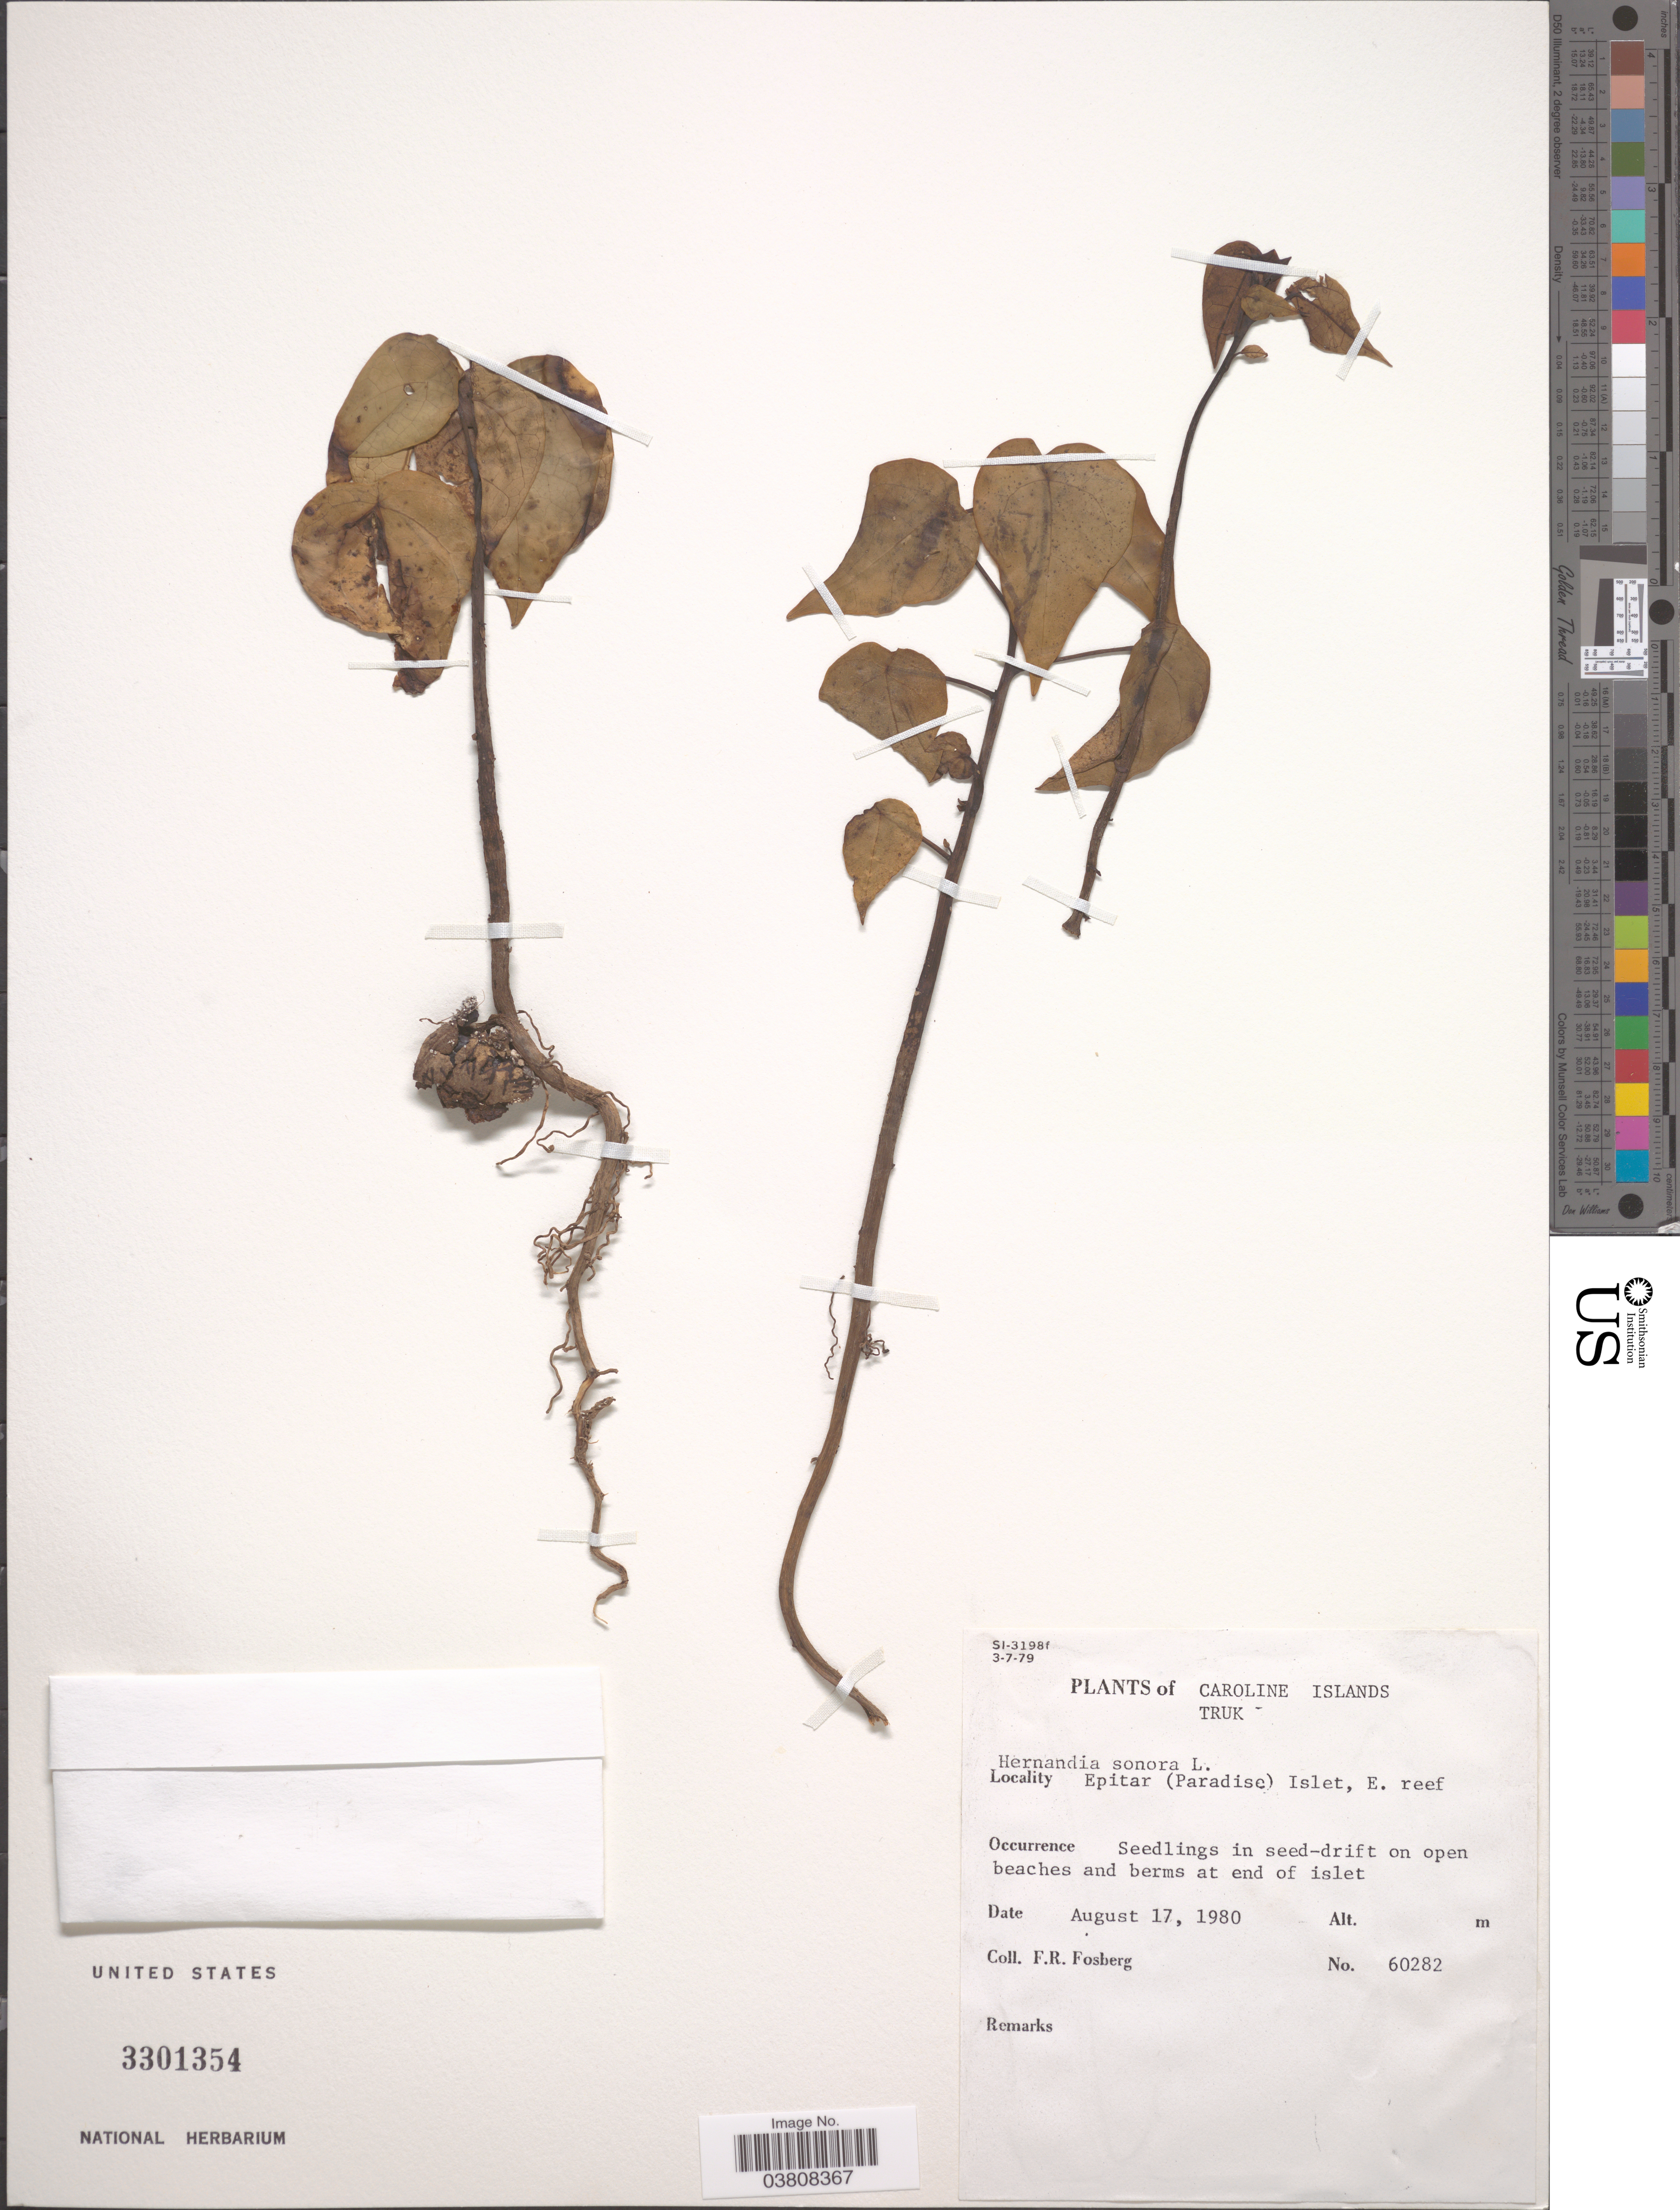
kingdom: Plantae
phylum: Tracheophyta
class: Magnoliopsida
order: Laurales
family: Hernandiaceae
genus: Hernandia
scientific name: Hernandia nymphaeifolia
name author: (C. Presl) Kubitzki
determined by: Strong, Mark T., (BOT), Smithsonian Institution - National Museum of Natural History (UNITED STATES)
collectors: F. R. Fosberg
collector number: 60282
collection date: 1980-08-17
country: Micronesia, Federated States of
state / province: Truk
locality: Caroline Islands. Epitar (Paradise) Islet, E. reef. On open beaches and berms at end of islet.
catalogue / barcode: US 3301354